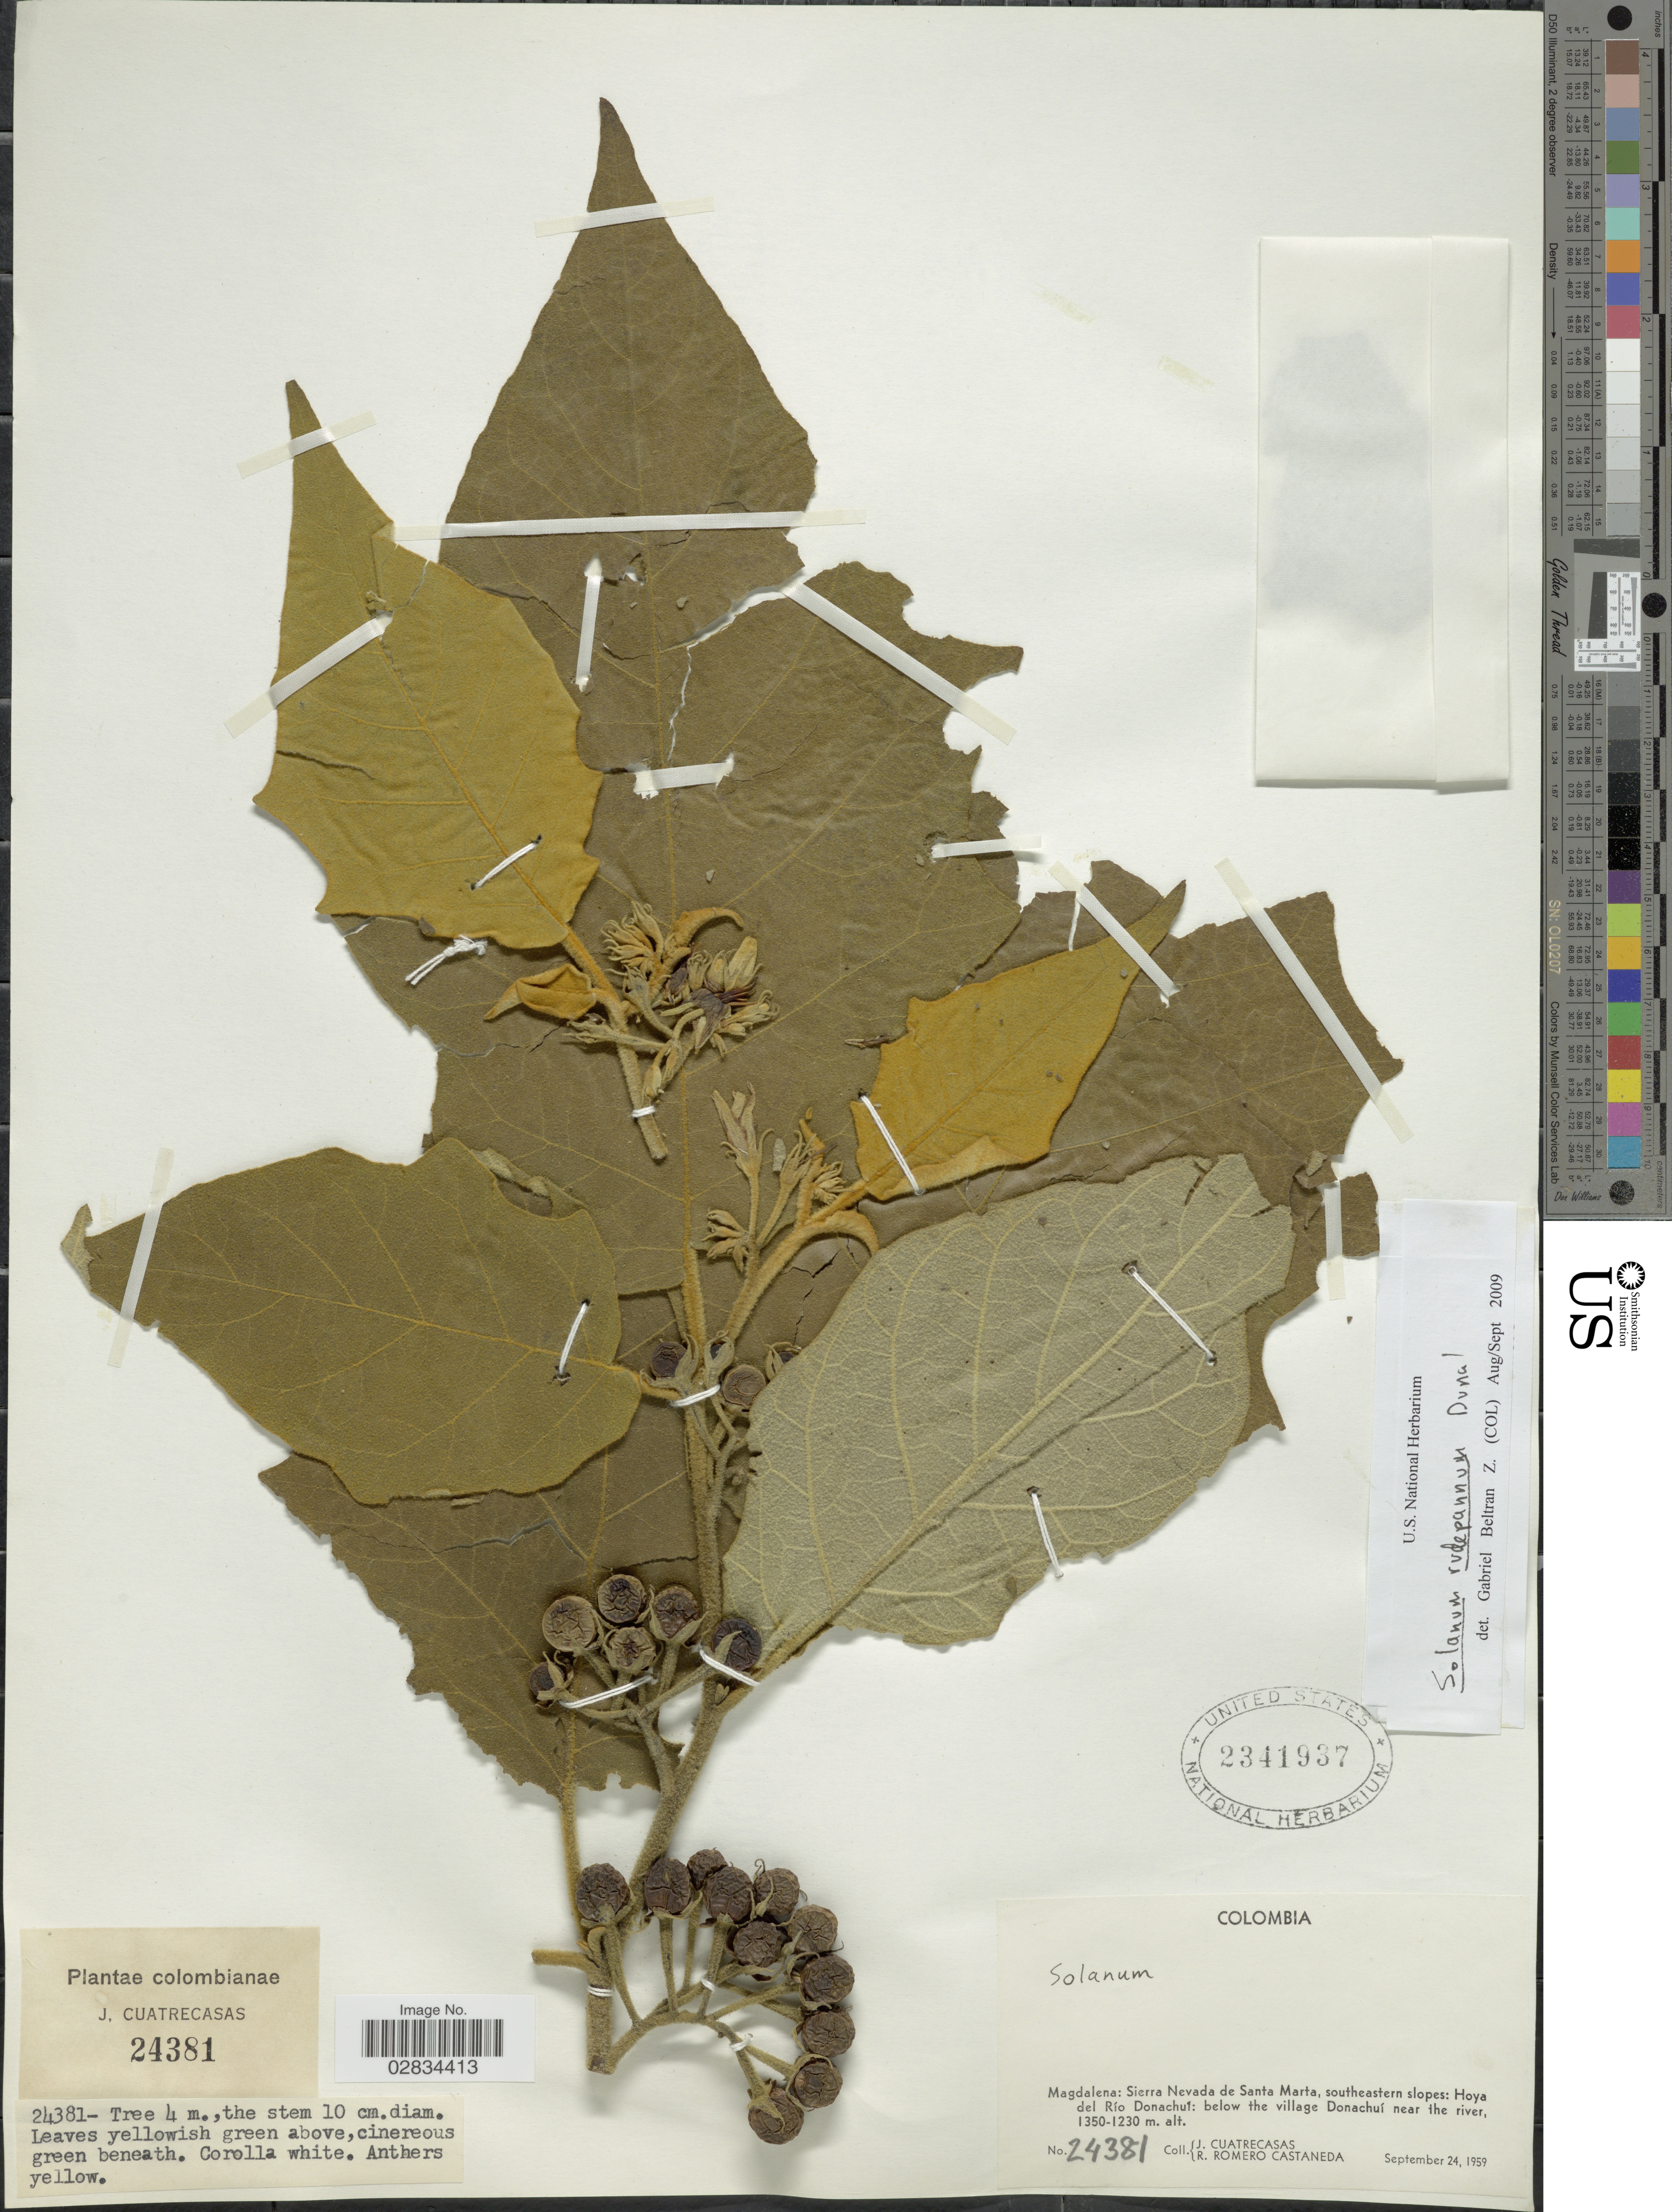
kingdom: Plantae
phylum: Tracheophyta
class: Magnoliopsida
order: Solanales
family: Solanaceae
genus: Solanum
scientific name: Solanum rudepannum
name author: Dunal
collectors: J. Cuatrecasas & R. Romero Castañeda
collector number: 24381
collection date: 1959-09-24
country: Colombia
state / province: Magdalena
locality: Magdalena: Sierra Nevada de Santa Marta, southeastern slopes: Hoya del Río Donachuí: below the village Donachuí near the river.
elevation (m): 1230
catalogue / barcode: US 2341937